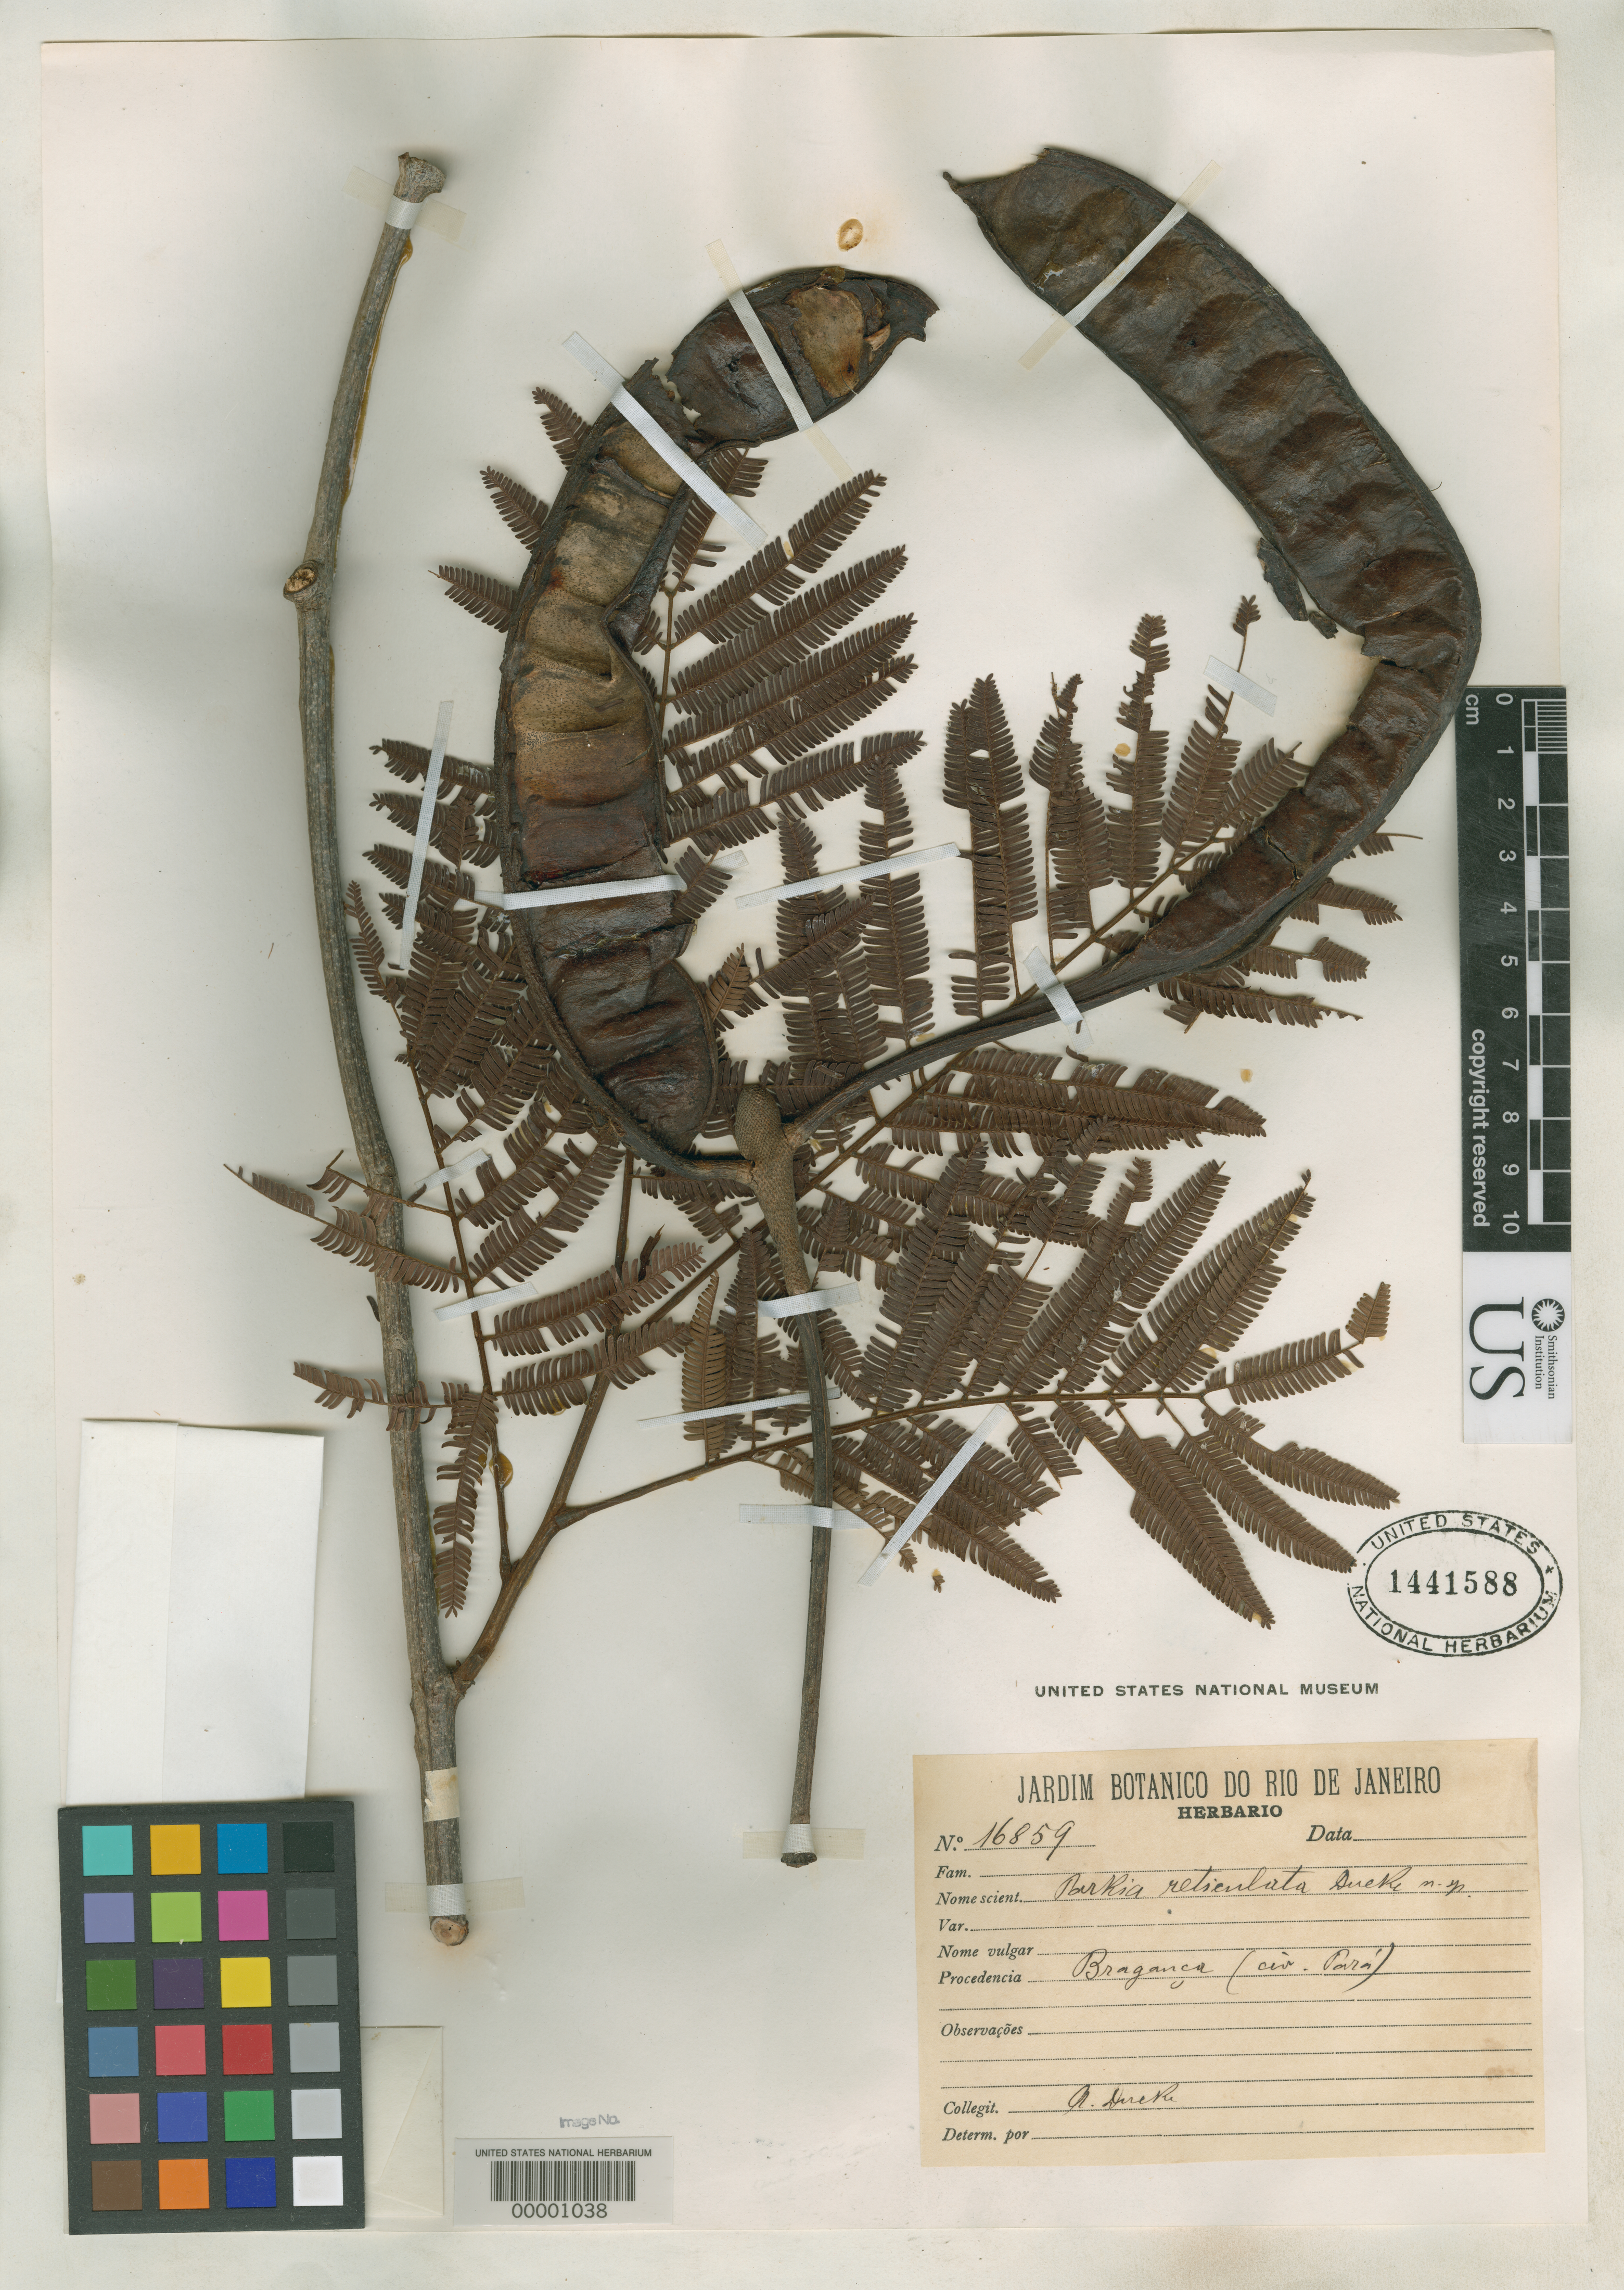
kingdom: Plantae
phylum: Tracheophyta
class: Magnoliopsida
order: Fabales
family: Fabaceae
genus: Parkia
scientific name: Parkia reticulata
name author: Ducke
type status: Isotype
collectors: A. Ducke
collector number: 16859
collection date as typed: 27 Mar 1927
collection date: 1927-03-27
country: Brazil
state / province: Pará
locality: Braganca.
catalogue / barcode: US 1441588